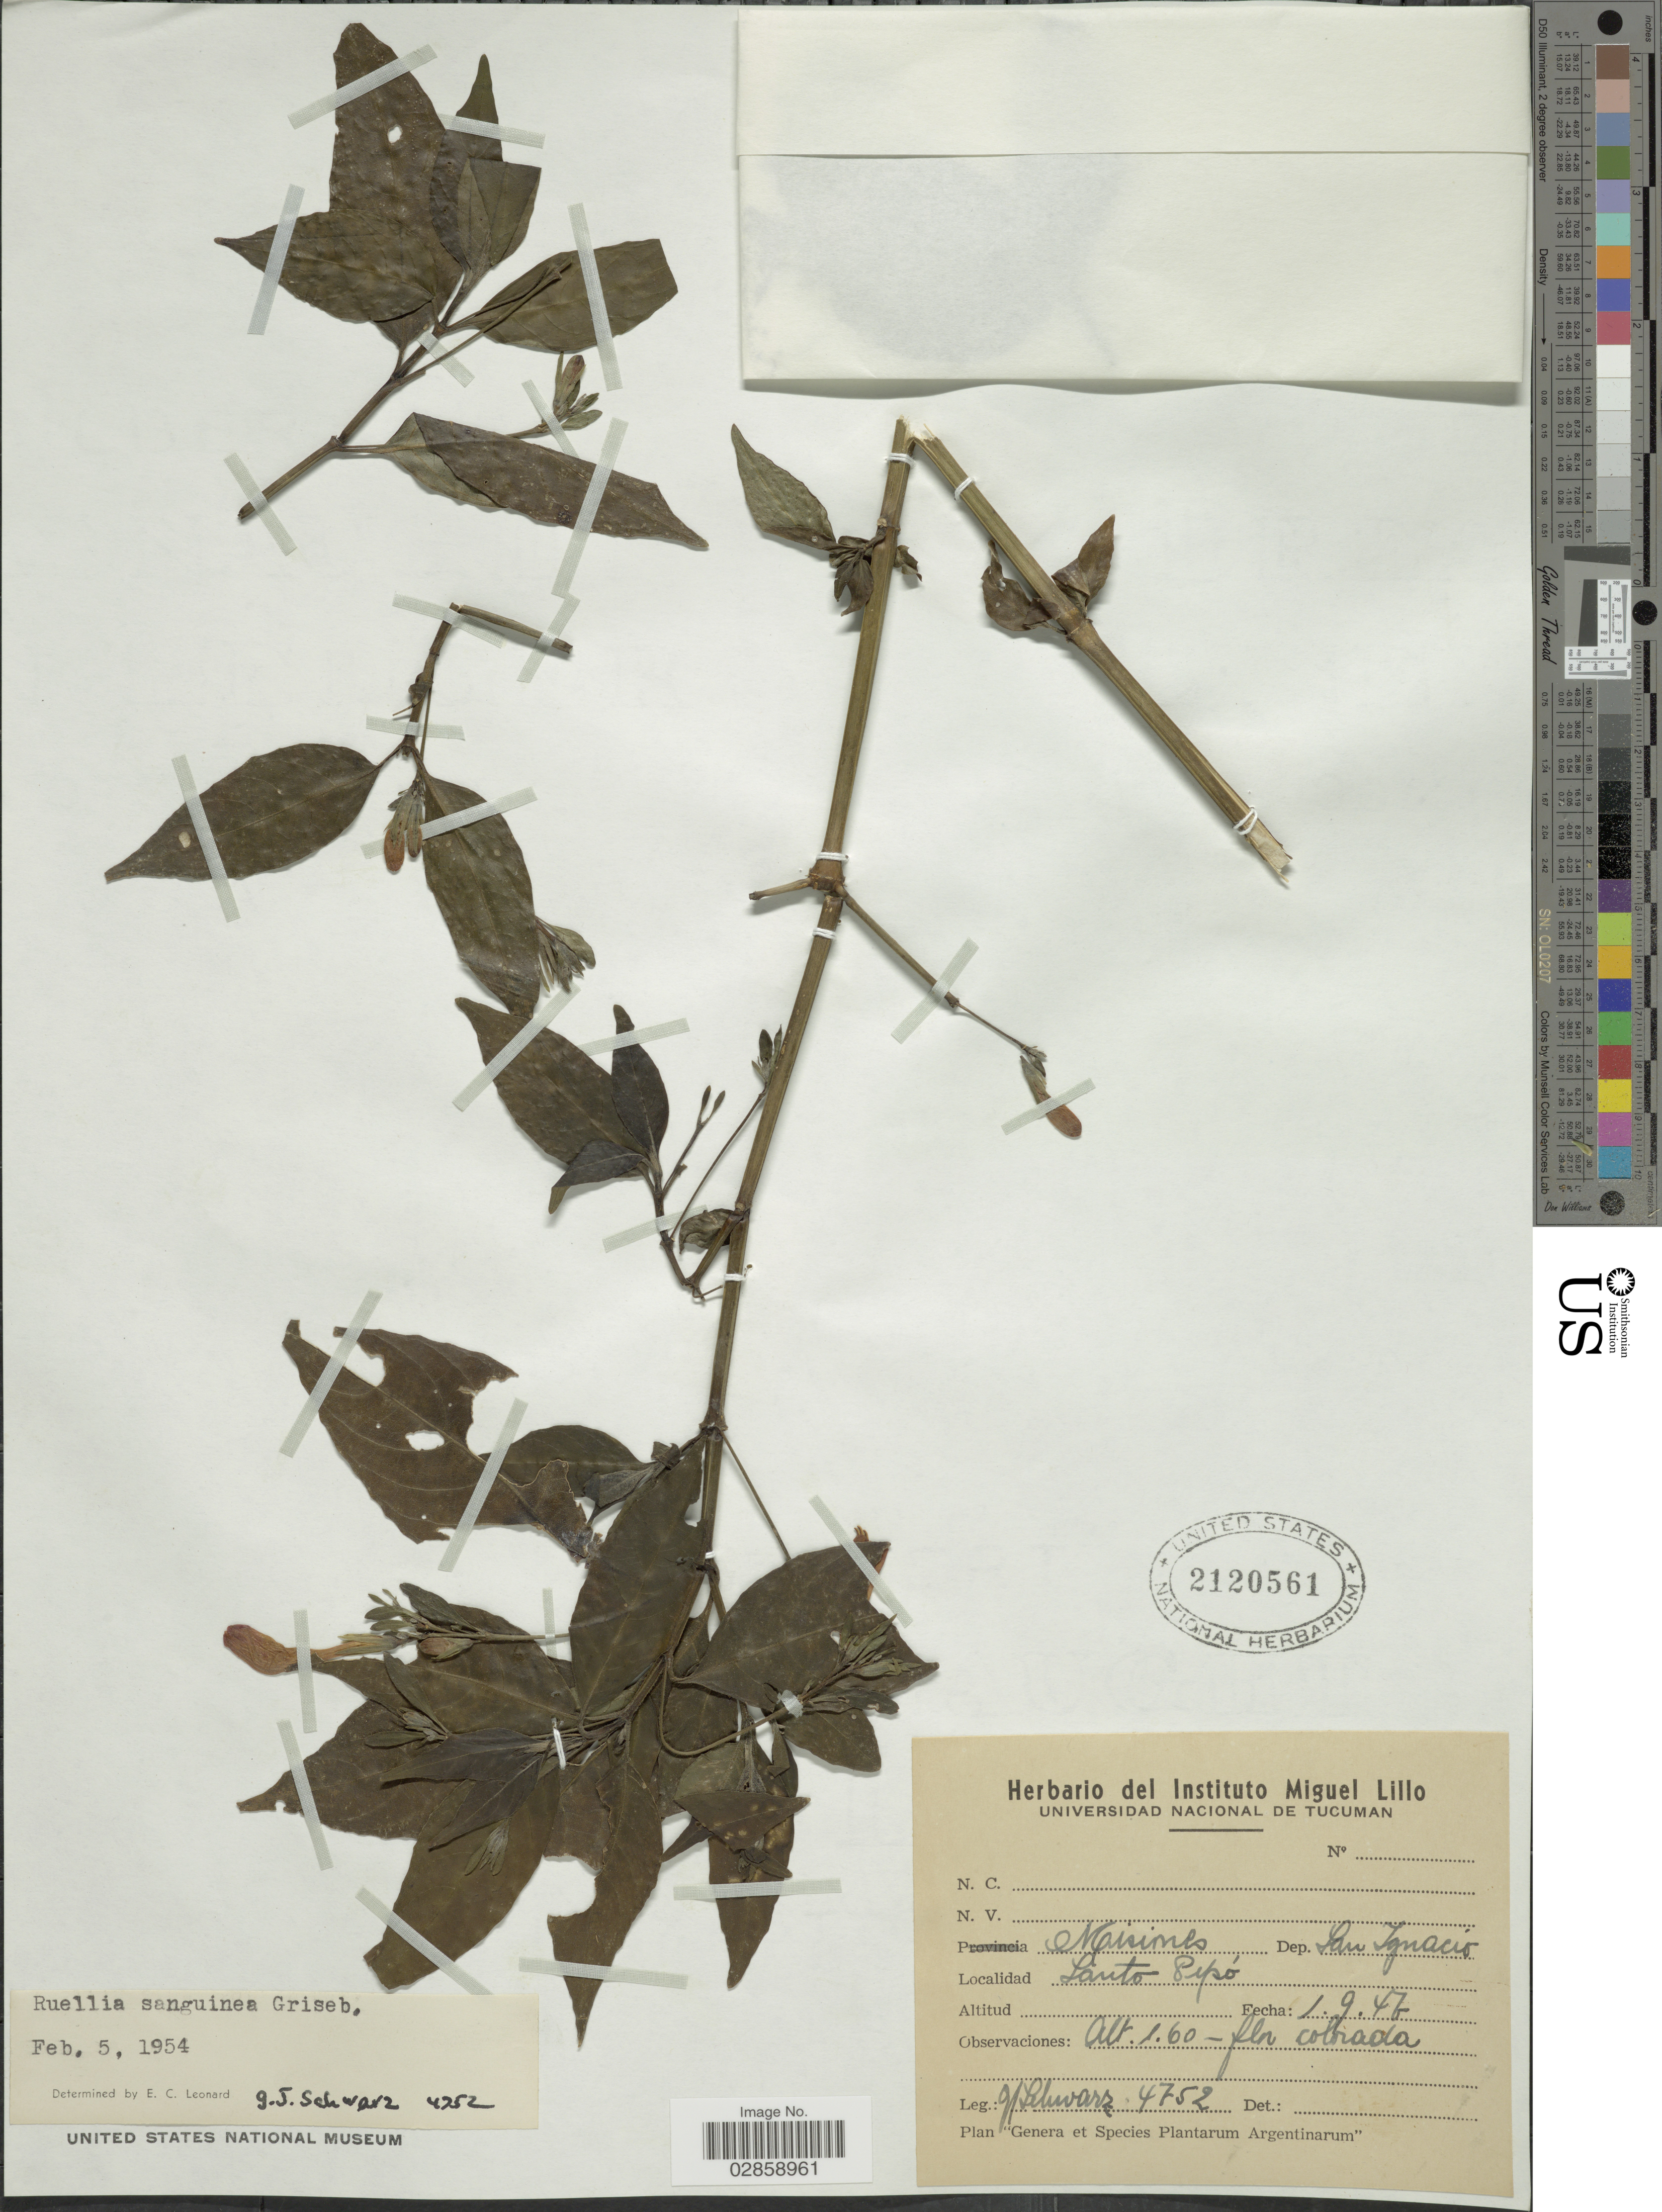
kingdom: Plantae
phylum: Tracheophyta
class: Magnoliopsida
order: Lamiales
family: Acanthaceae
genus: Ruellia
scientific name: Ruellia angustiflora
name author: (Nees) Lindau ex Rambo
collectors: G. J. Schwarz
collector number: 4752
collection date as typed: Transcribed d/m/y: 1/9/47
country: Argentina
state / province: Misiones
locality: Dep. San Ignacio. Santo Pipó.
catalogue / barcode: US 2120561